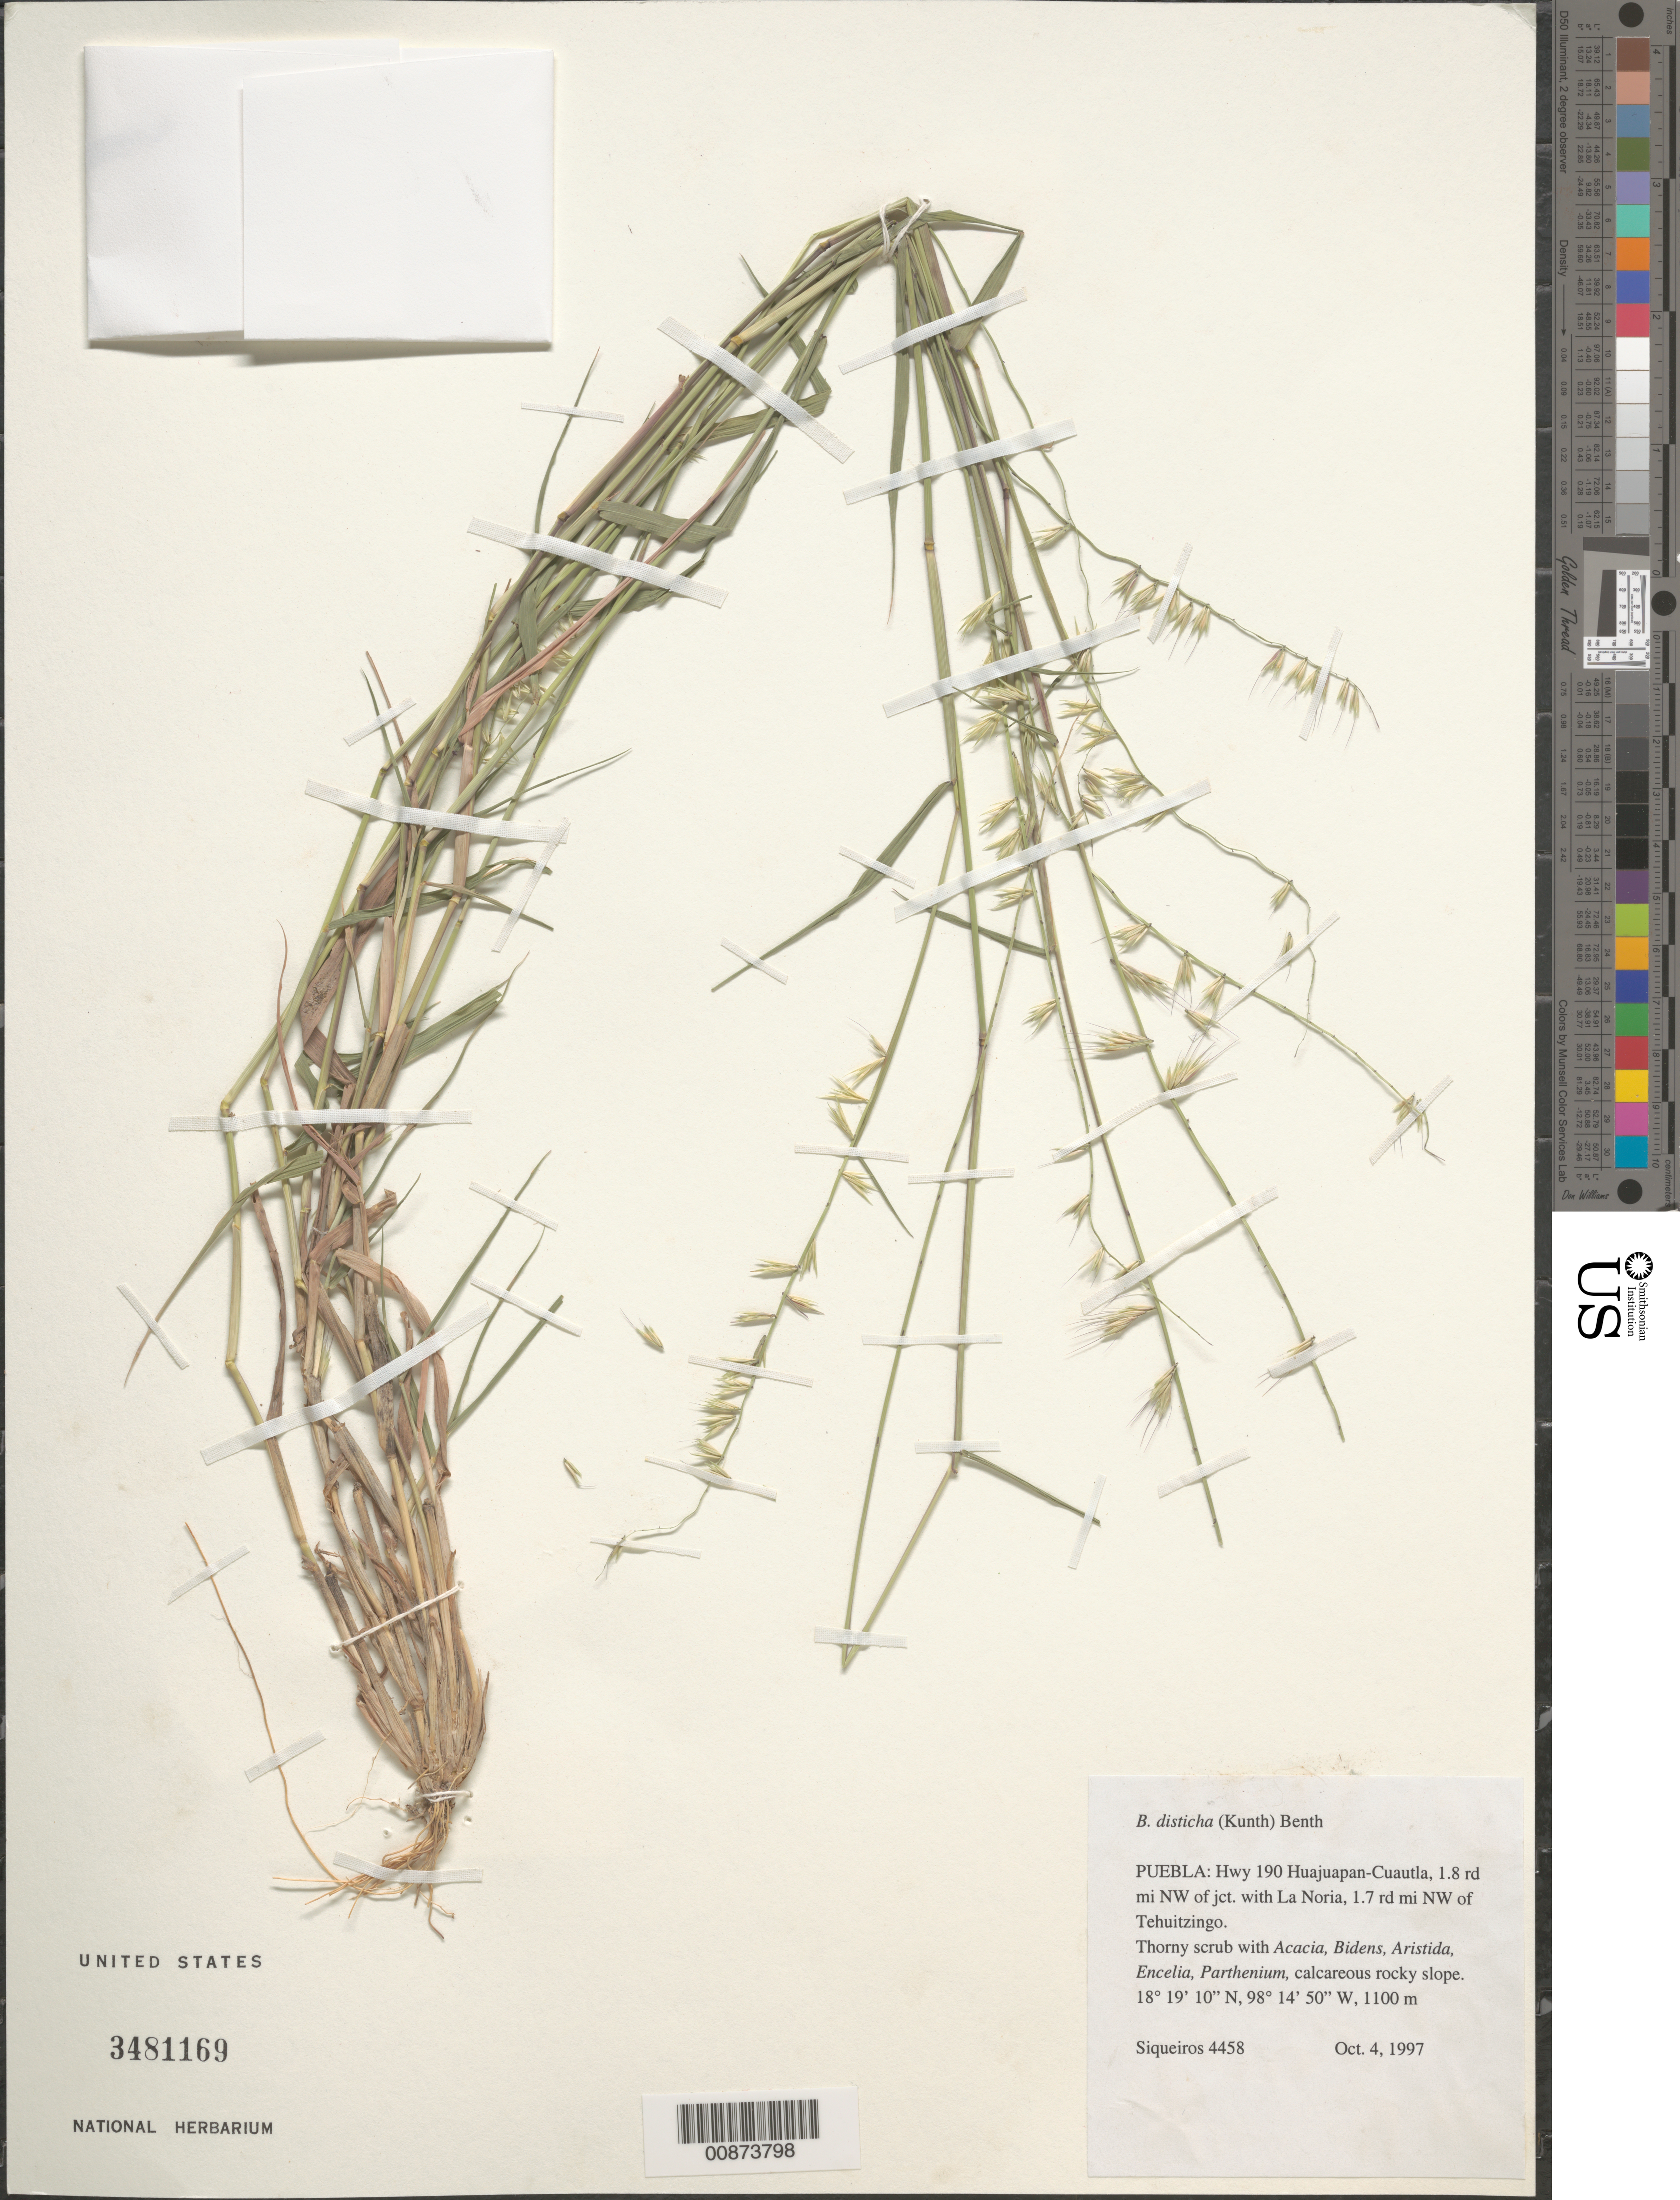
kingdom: Plantae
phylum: Tracheophyta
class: Liliopsida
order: Poales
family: Poaceae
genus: Bouteloua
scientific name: Bouteloua disticha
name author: (Kunth) Benth.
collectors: M. E. Siqueiros Delgado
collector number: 4458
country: Mexico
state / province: Puebla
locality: Huajuapan-Cuautla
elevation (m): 4458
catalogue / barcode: US 3481169